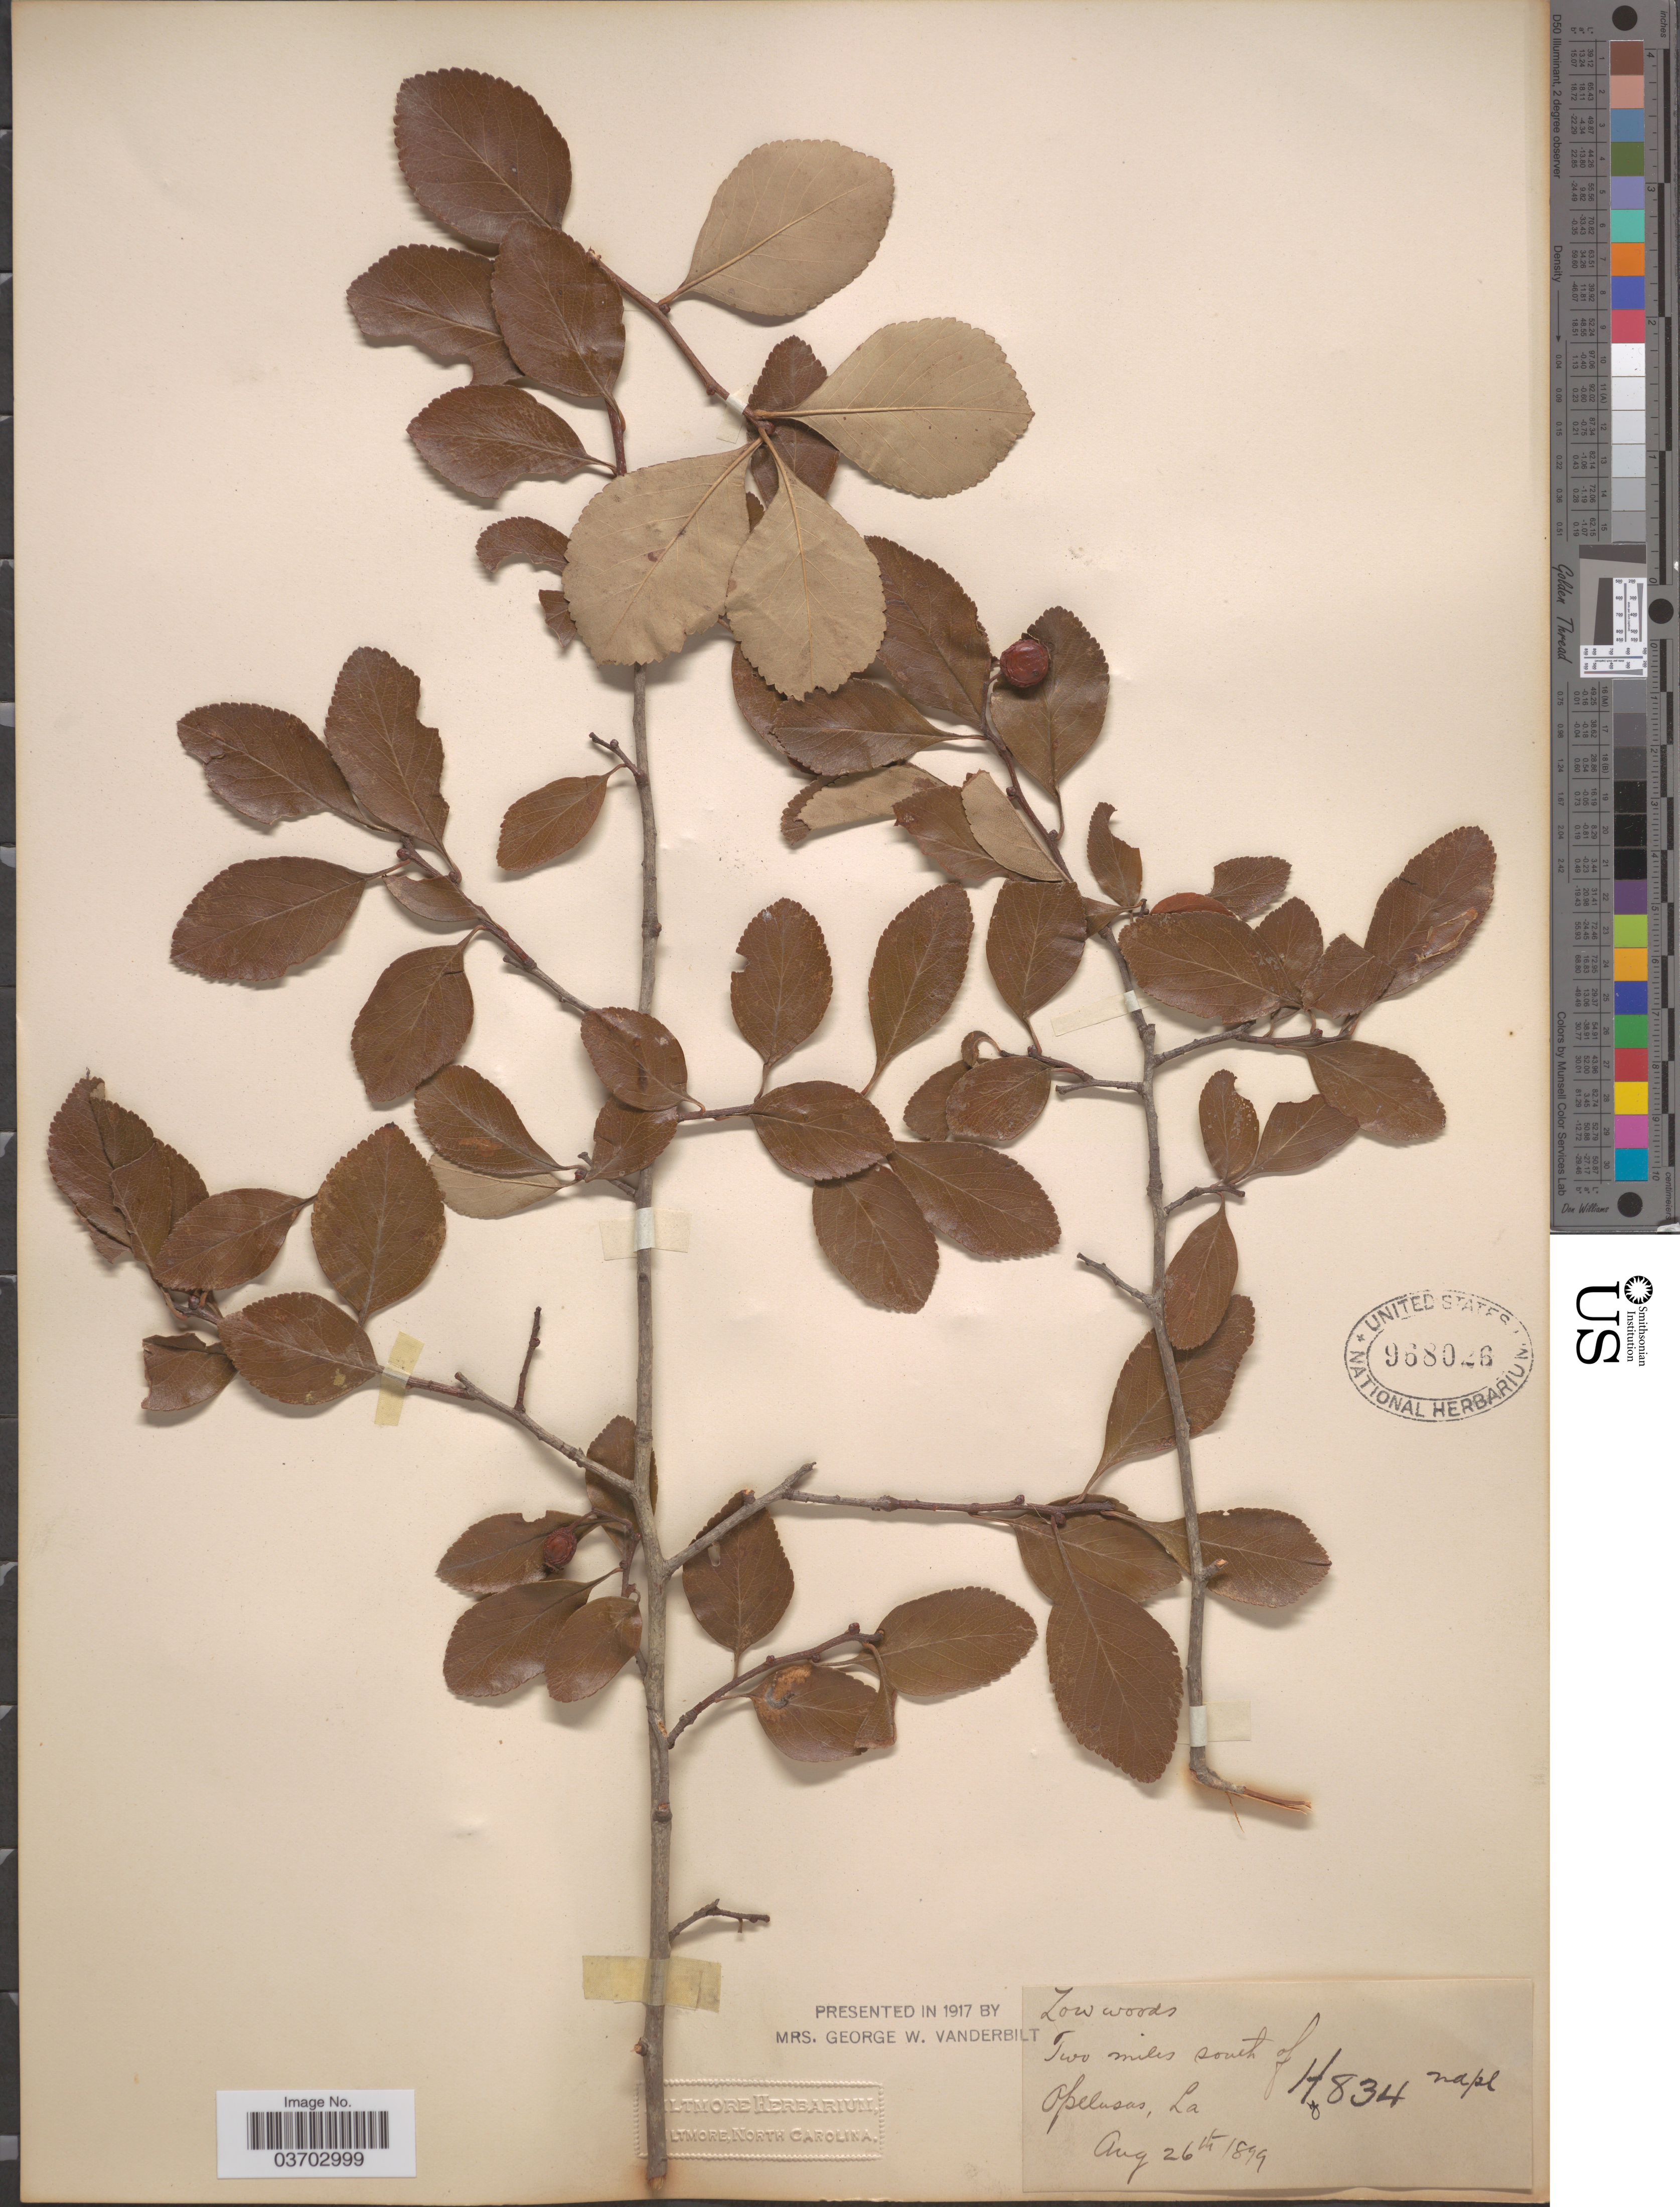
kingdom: Plantae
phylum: Tracheophyta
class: Magnoliopsida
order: Rosales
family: Rosaceae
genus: Crataegus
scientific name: Crataegus crus-galli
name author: L.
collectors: ex herb. Biltmore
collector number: H834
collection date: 1899-08-26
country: United States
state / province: Louisiana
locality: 2 miles south of Opelusas.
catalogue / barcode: US 968026